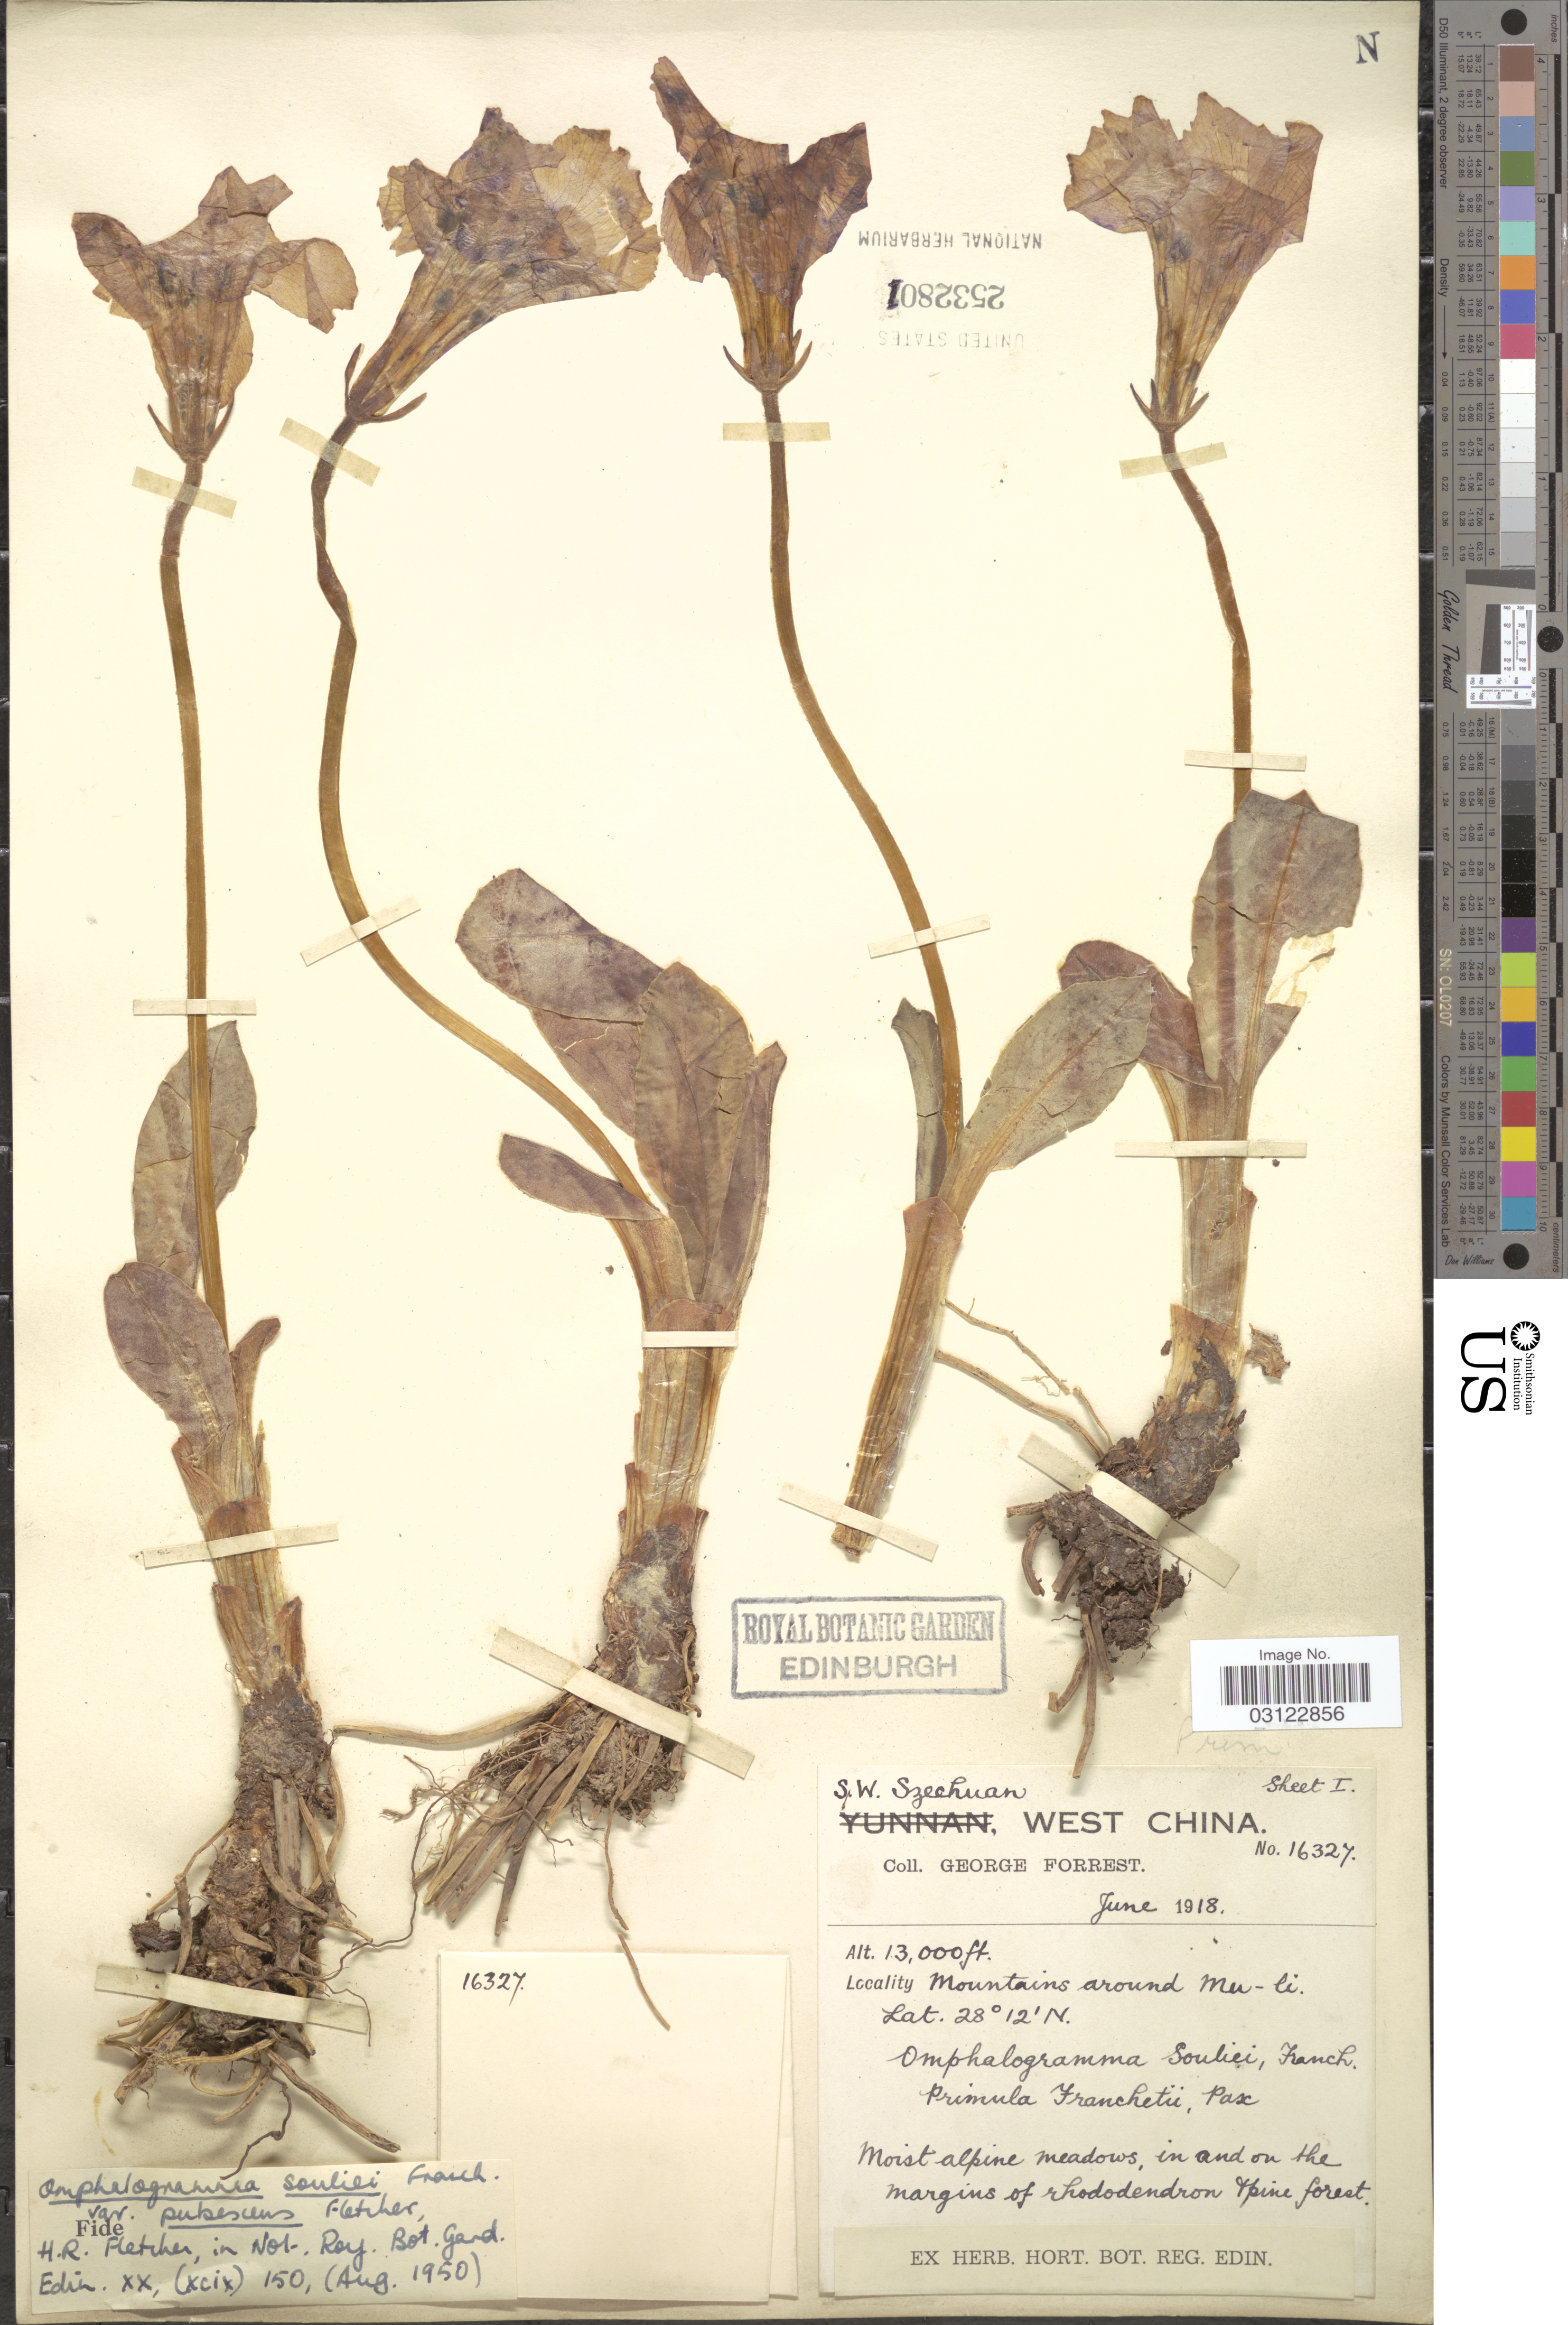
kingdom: Plantae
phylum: Tracheophyta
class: Magnoliopsida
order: Ericales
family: Primulaceae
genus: Omphalogramma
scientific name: Omphalogramma souliei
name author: Franch.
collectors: G. Forrest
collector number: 16327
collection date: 1918-06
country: China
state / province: Sichuan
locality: S.W. Szechuan, West China. Mountains around Mu-li.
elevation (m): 3962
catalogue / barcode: US 2532801